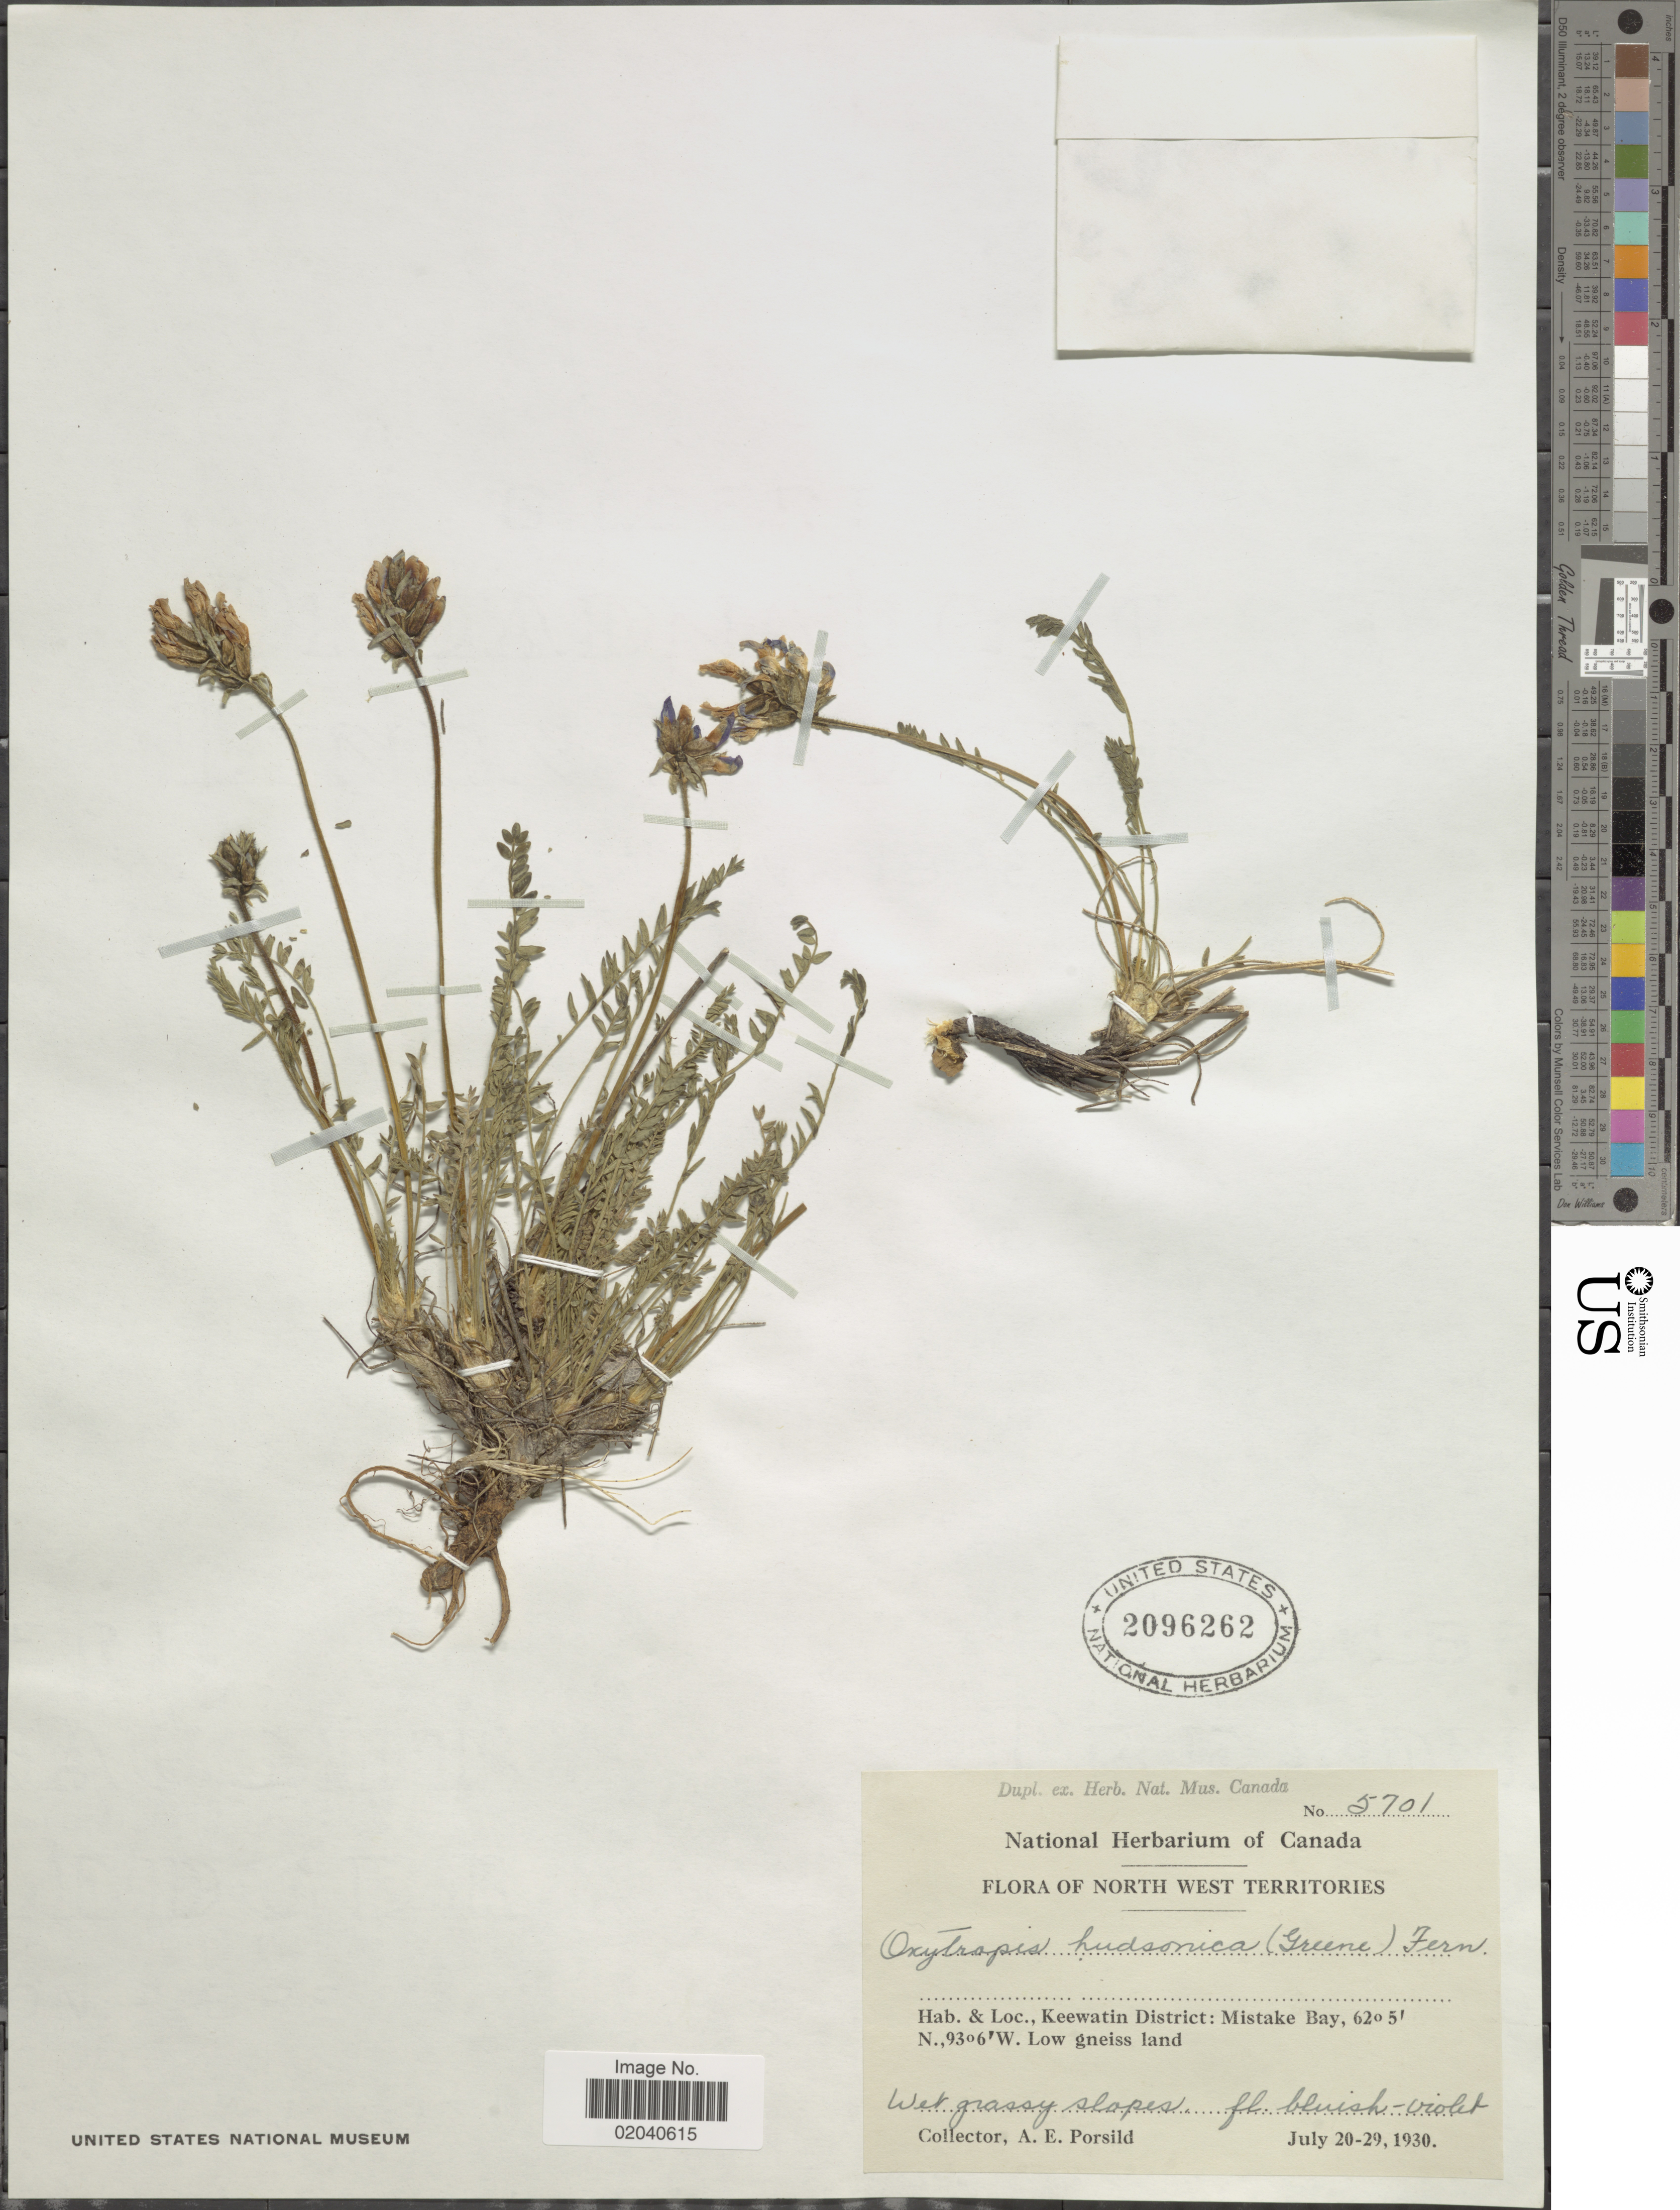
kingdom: Plantae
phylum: Tracheophyta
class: Magnoliopsida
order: Fabales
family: Fabaceae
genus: Oxytropis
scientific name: Oxytropis viscida var. hudsonica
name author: (Greene) Barneby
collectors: A. E. Porsild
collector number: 5701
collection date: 1930-07-20/1930-07-29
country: Canada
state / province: Northwest Territories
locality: Keewatin District: Mistake Bay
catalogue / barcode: US 2096262